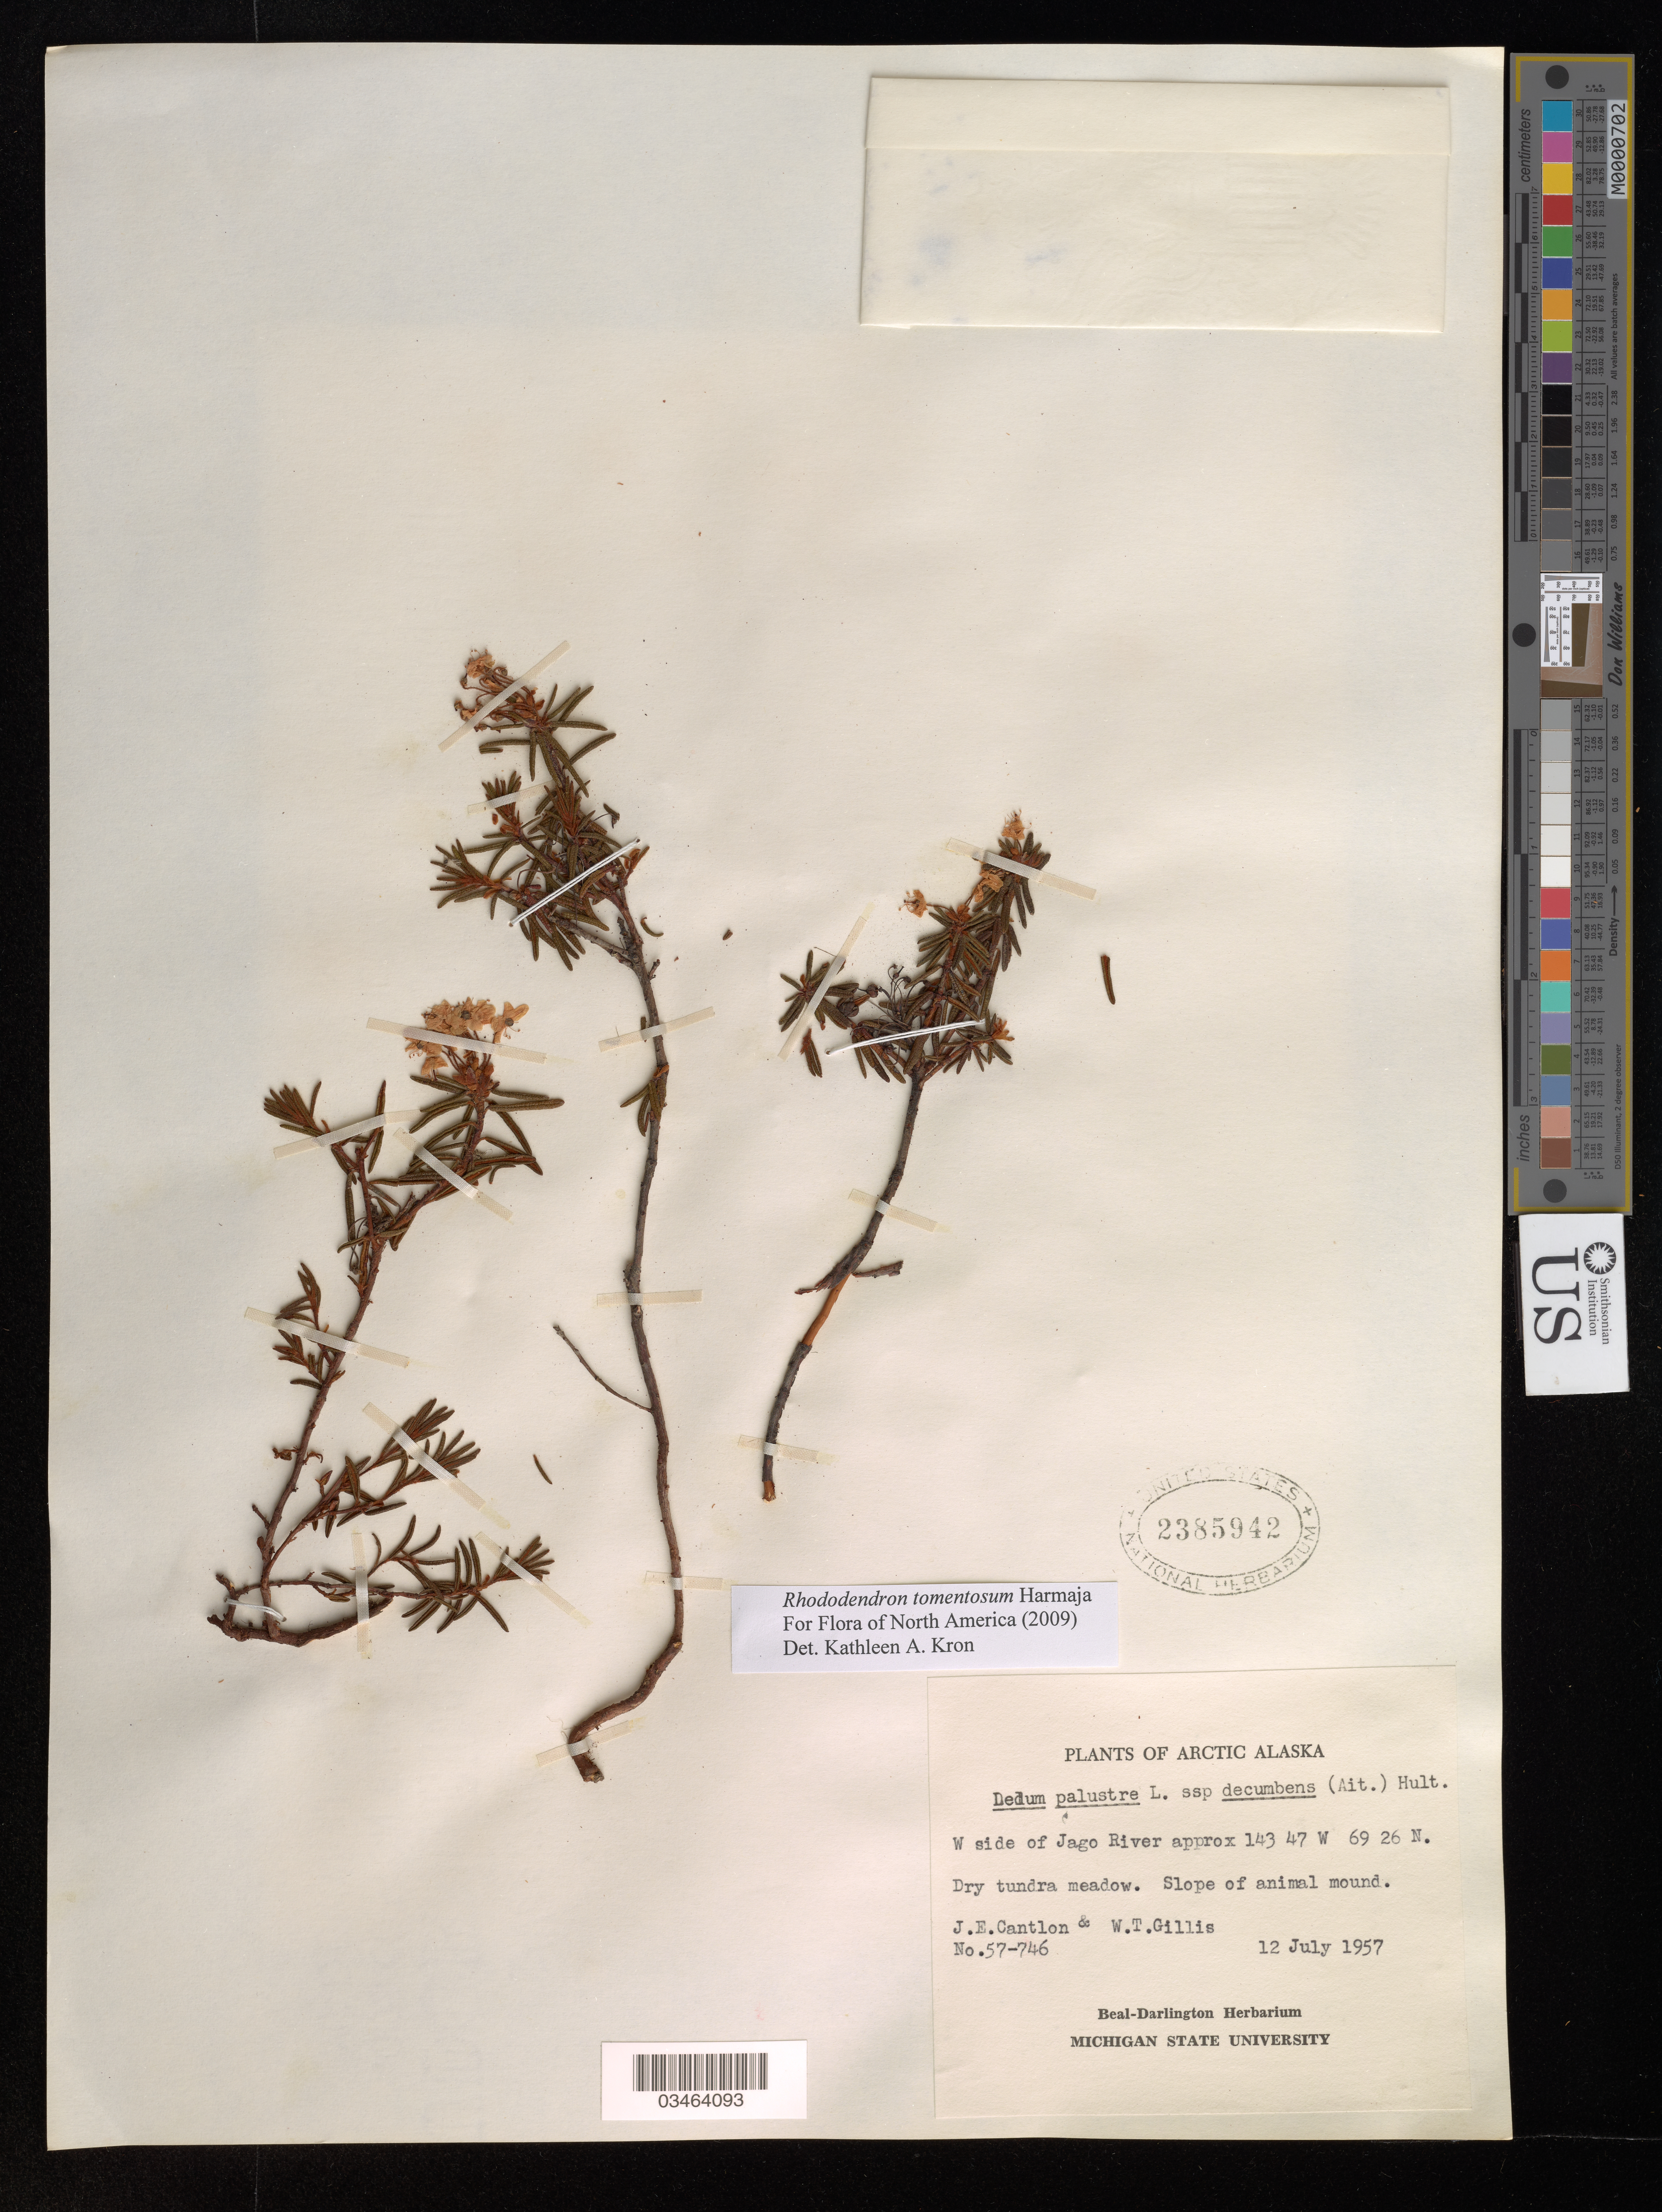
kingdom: Plantae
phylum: Tracheophyta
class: Magnoliopsida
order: Ericales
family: Ericaceae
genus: Rhododendron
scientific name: Rhododendron tomentosum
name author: Harmaja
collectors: J. Cantlon & W. T. Gillis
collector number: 57-746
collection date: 1957-07-12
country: United States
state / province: Alaska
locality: Arctic Alaska. W side of Jago River.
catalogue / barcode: US 2385942